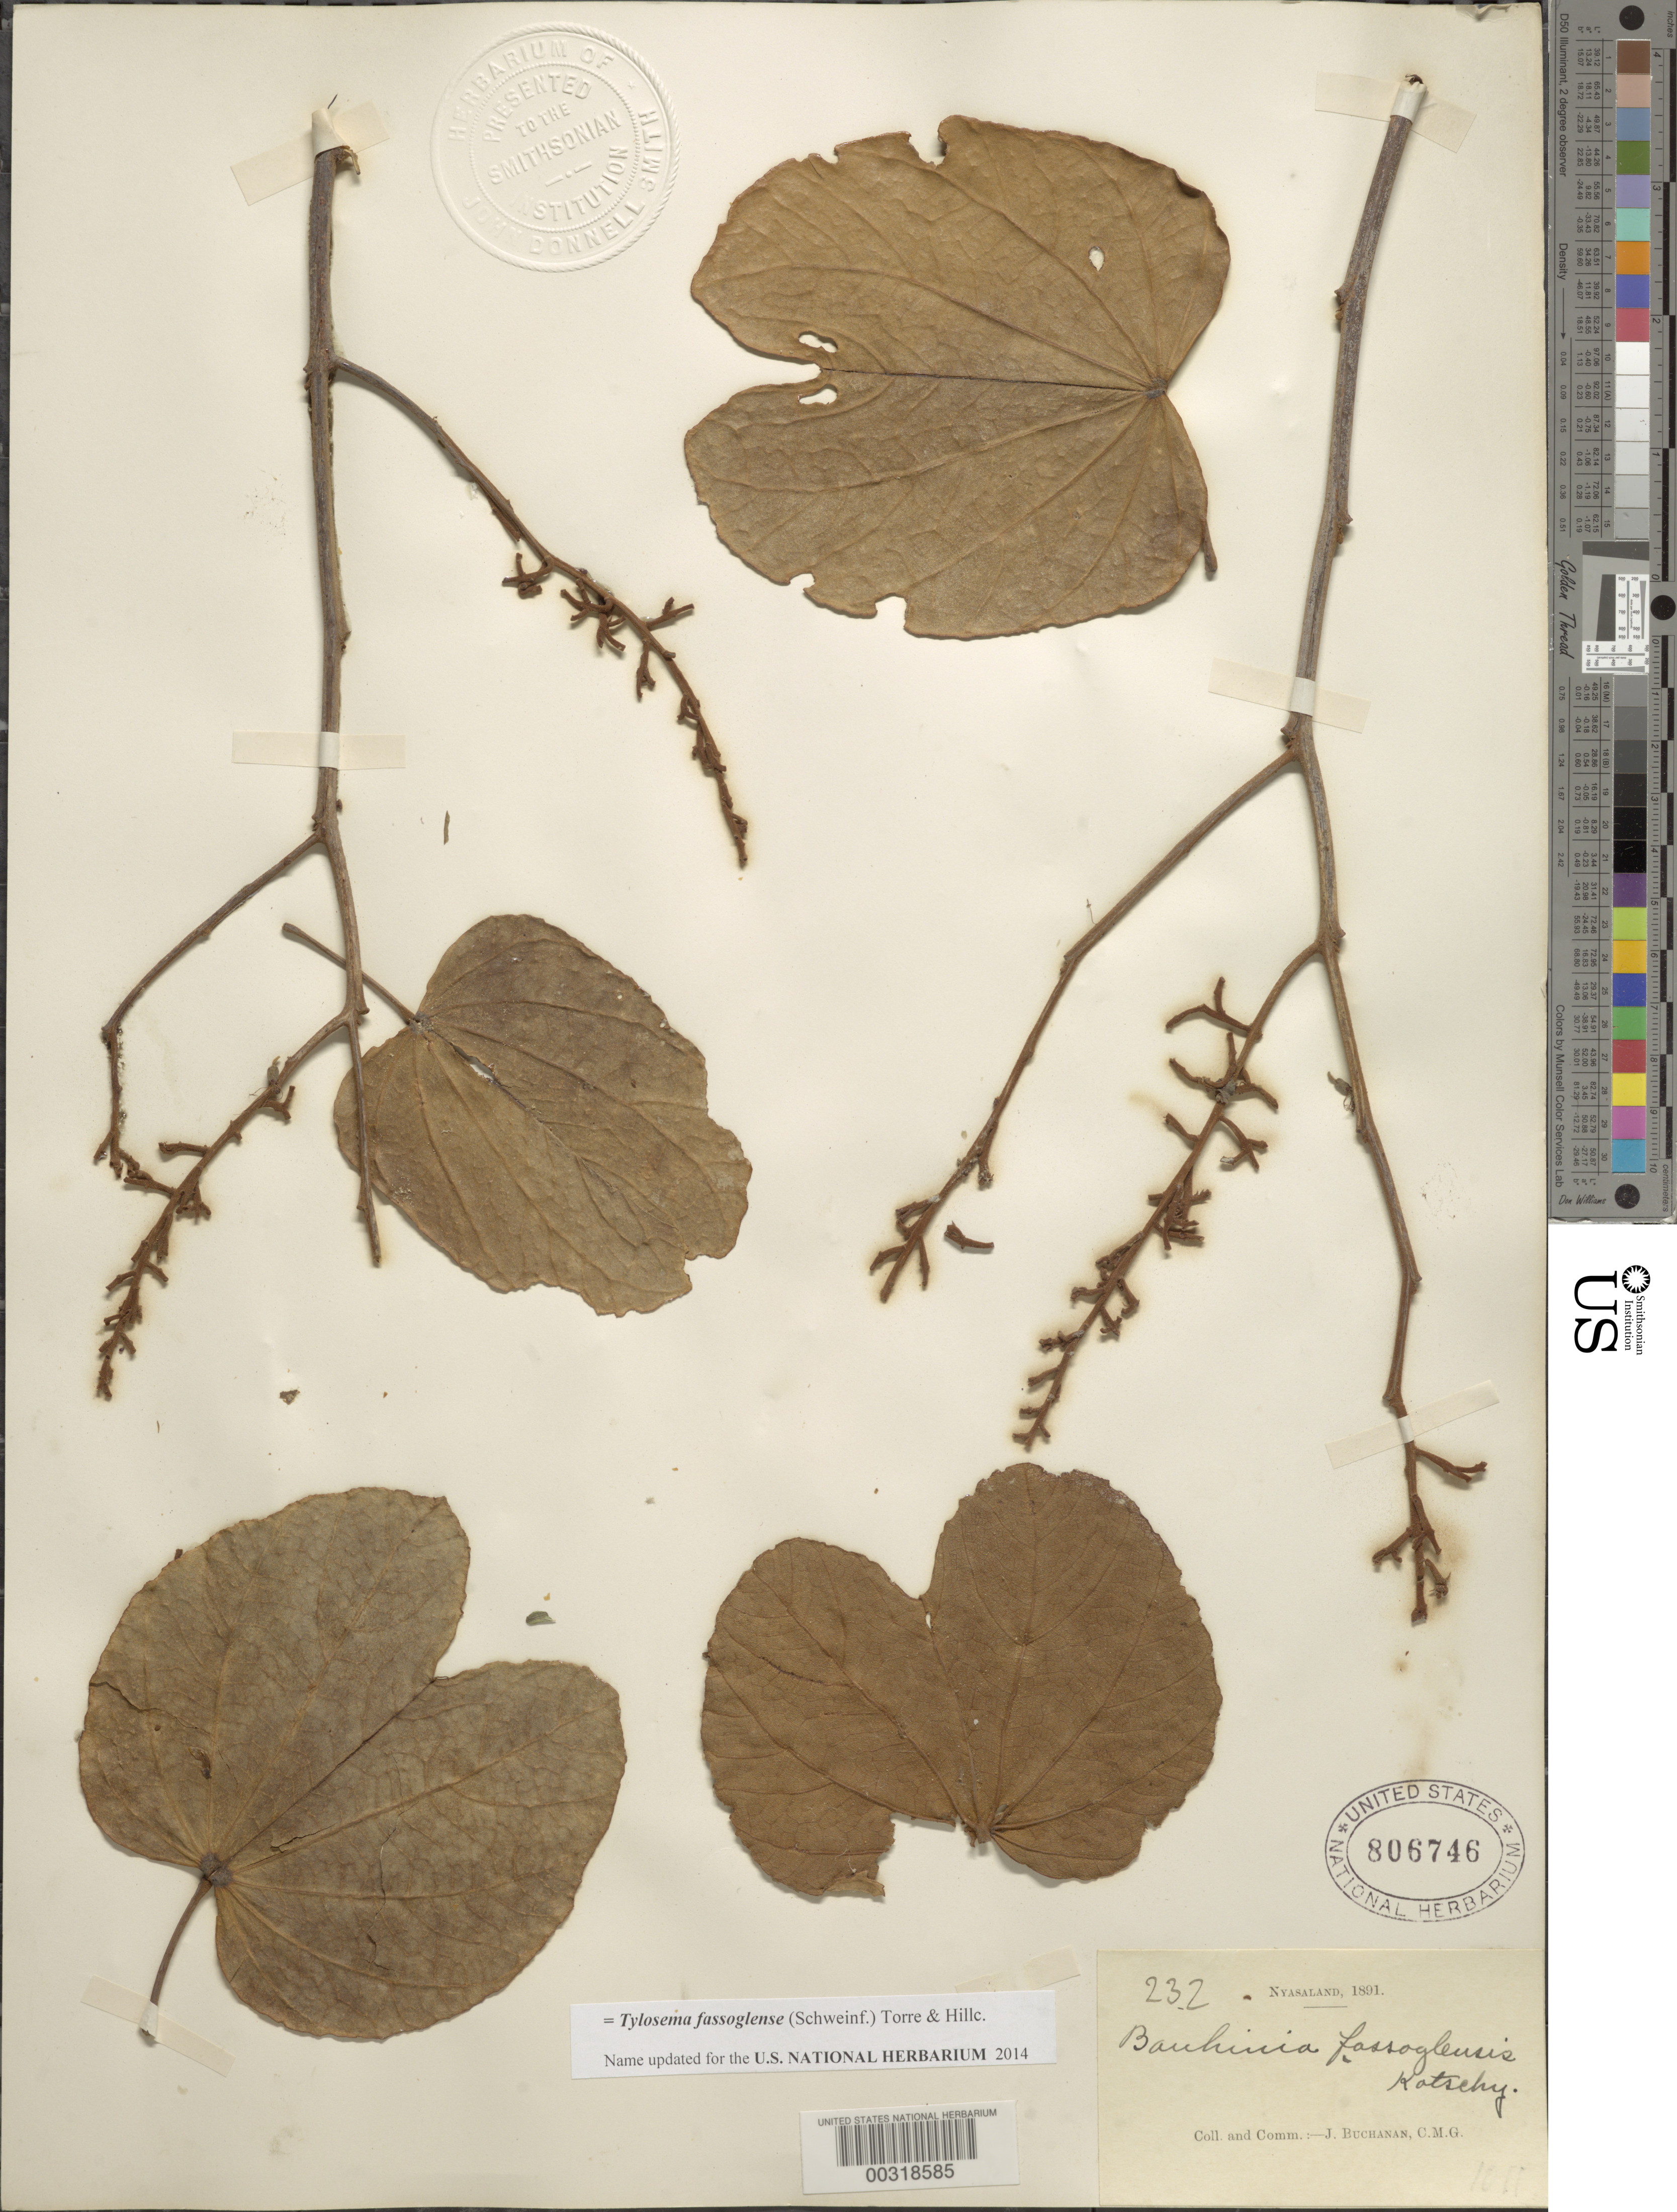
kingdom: Plantae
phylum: Tracheophyta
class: Magnoliopsida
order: Fabales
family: Fabaceae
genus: Tylosema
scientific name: Tylosema fassoglense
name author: (Kotschy ex Schweinf.) Torre & Hillc.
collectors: J. Buchanan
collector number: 232/1011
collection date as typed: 1891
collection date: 1891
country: Malawi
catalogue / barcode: US 806746